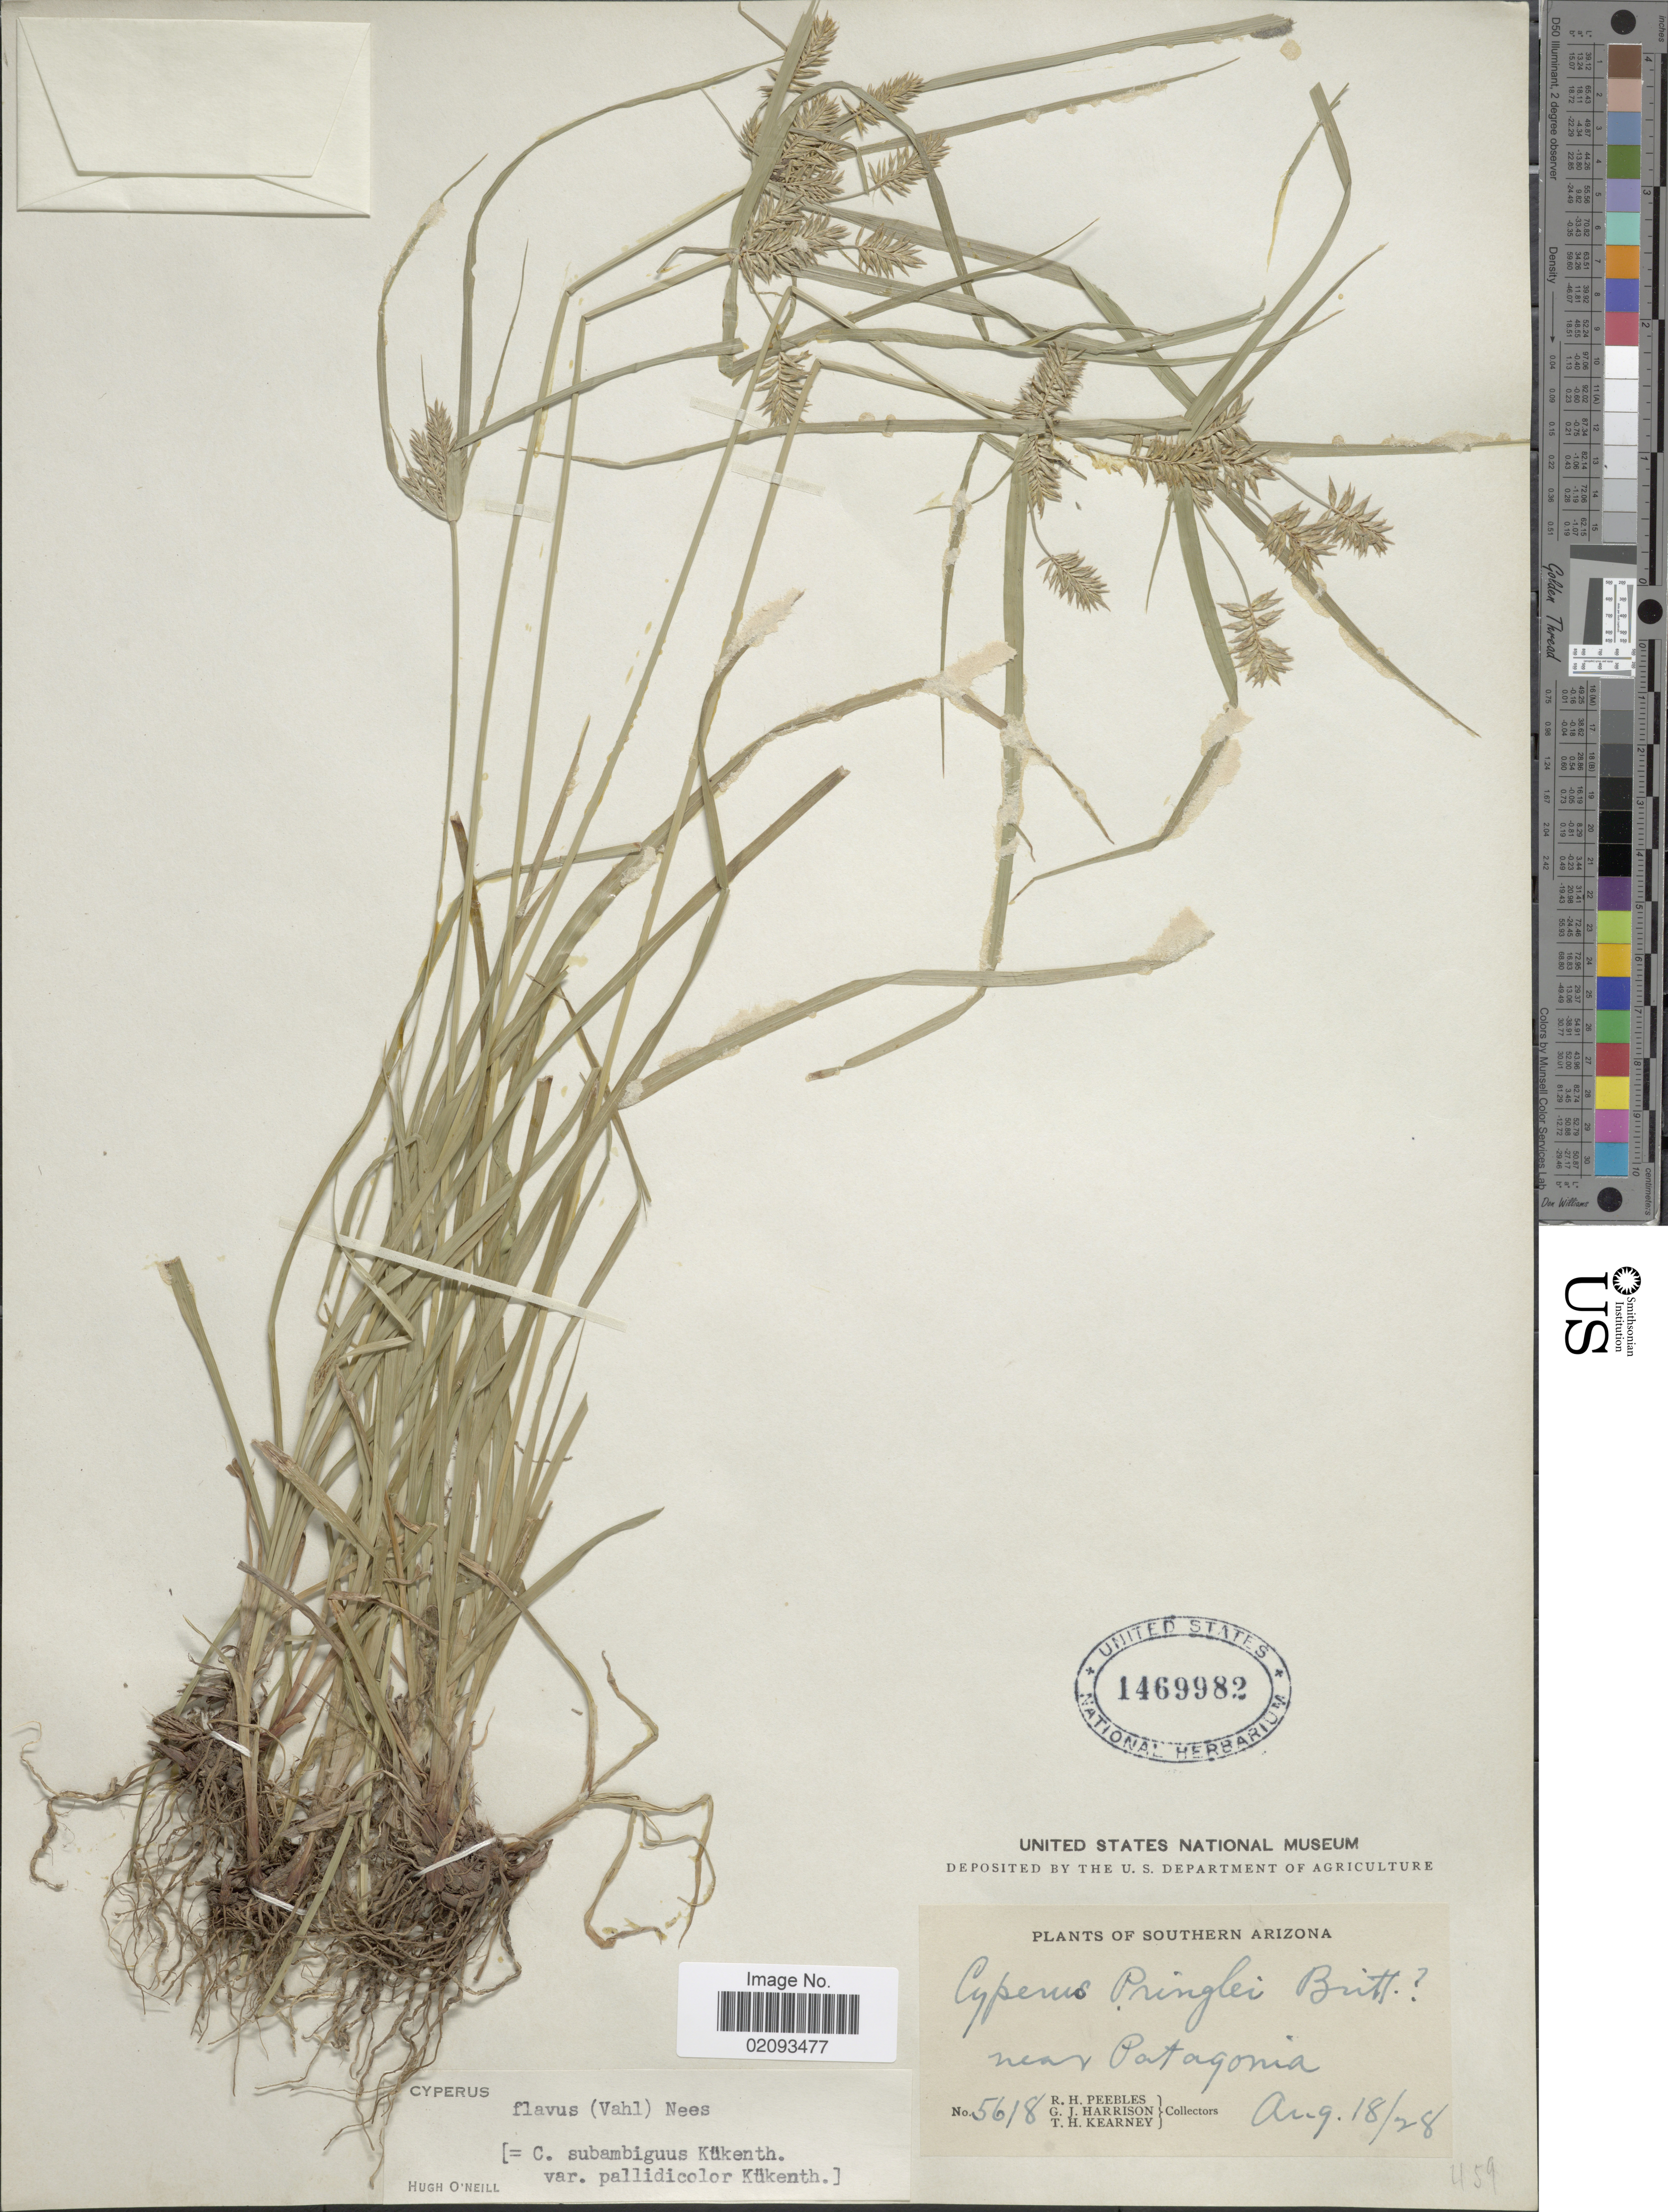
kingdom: Plantae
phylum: Tracheophyta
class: Liliopsida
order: Poales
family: Cyperaceae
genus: Cyperus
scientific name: Cyperus aggregatus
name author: (Willd.) Endl.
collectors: R. H. Peebles, G. J. Harrison & T. H. Kearney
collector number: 5618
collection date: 1928-08-18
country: United States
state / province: Arizona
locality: Southern Arizona, near Patagonia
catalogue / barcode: US 1469982